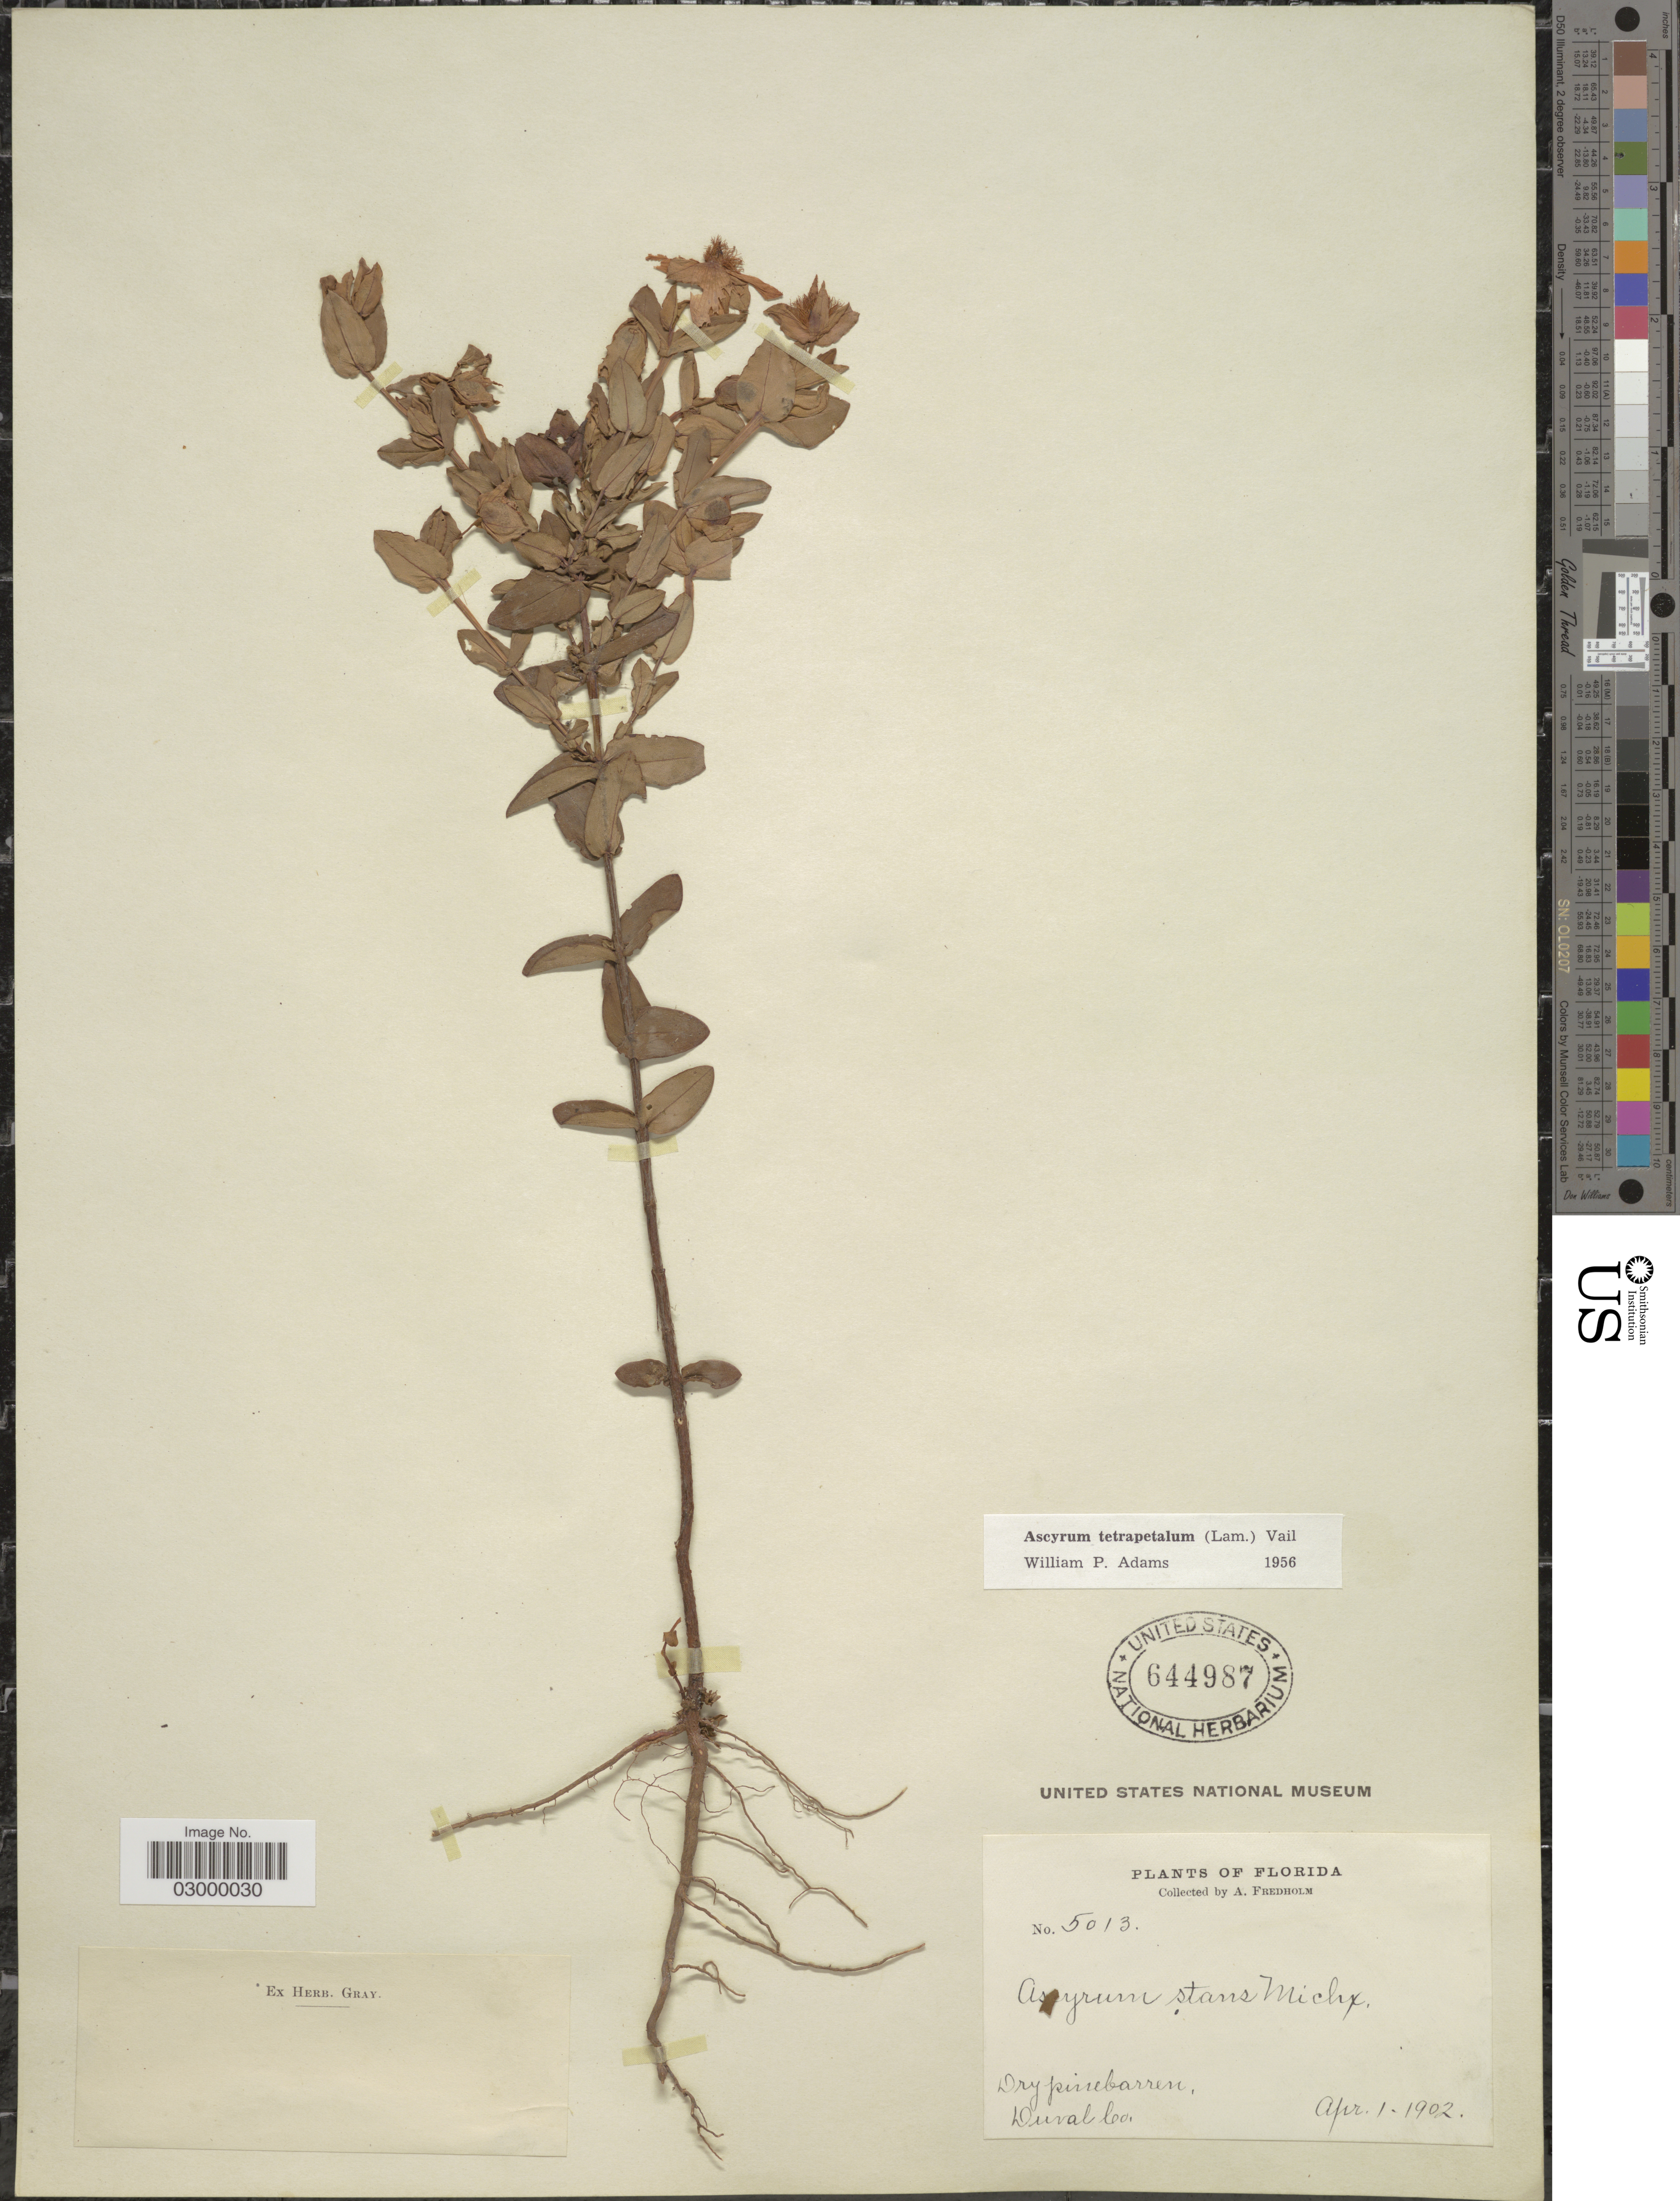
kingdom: Plantae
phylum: Tracheophyta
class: Magnoliopsida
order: Malpighiales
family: Hypericaceae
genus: Hypericum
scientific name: Hypericum tetrapetalum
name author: Lam.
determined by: Strong, Mark T., (BOT), Smithsonian Institution - National Museum of Natural History (UNITED STATES)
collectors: A. Fredholm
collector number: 5013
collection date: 1902-04-01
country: United States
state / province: Florida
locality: Dural Co.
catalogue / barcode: US 644987